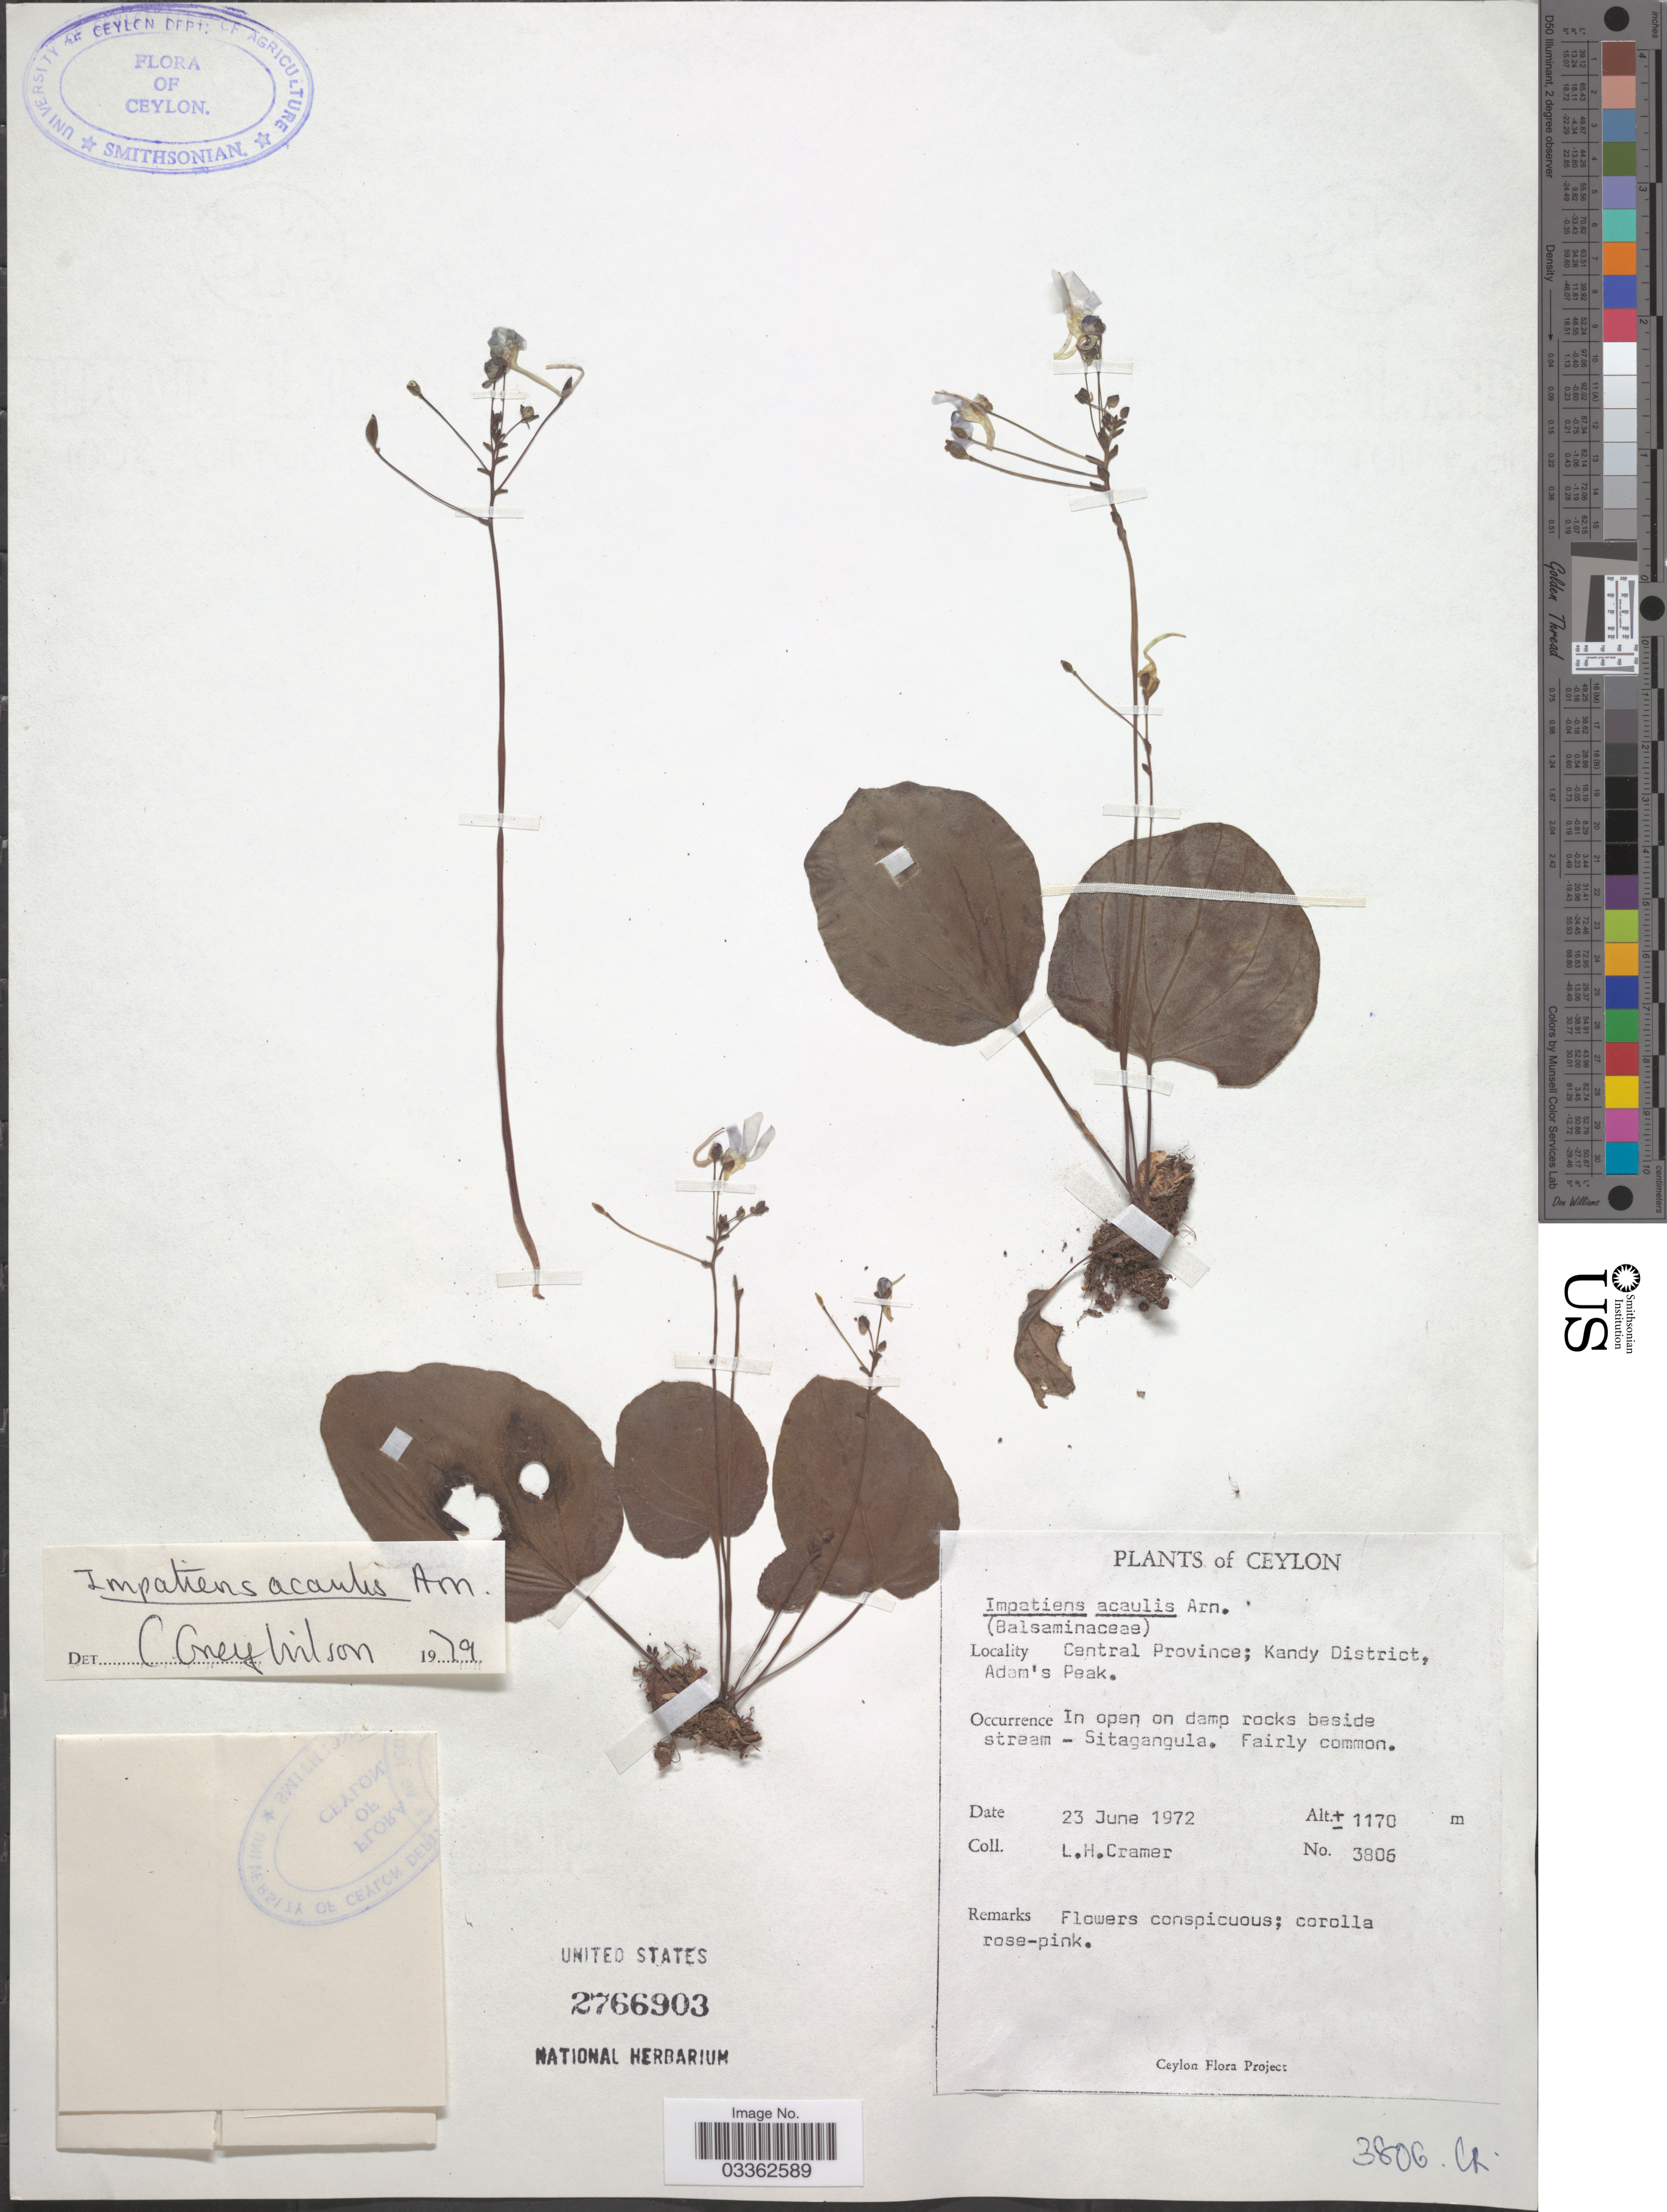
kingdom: Plantae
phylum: Tracheophyta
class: Magnoliopsida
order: Ericales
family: Balsaminaceae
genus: Impatiens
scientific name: Impatiens acaulis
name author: Arn.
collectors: L. H. Cramer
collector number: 3806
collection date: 1972-06-23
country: Sri Lanka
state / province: Central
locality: Ceylon. Kandy District, Adam's Peak.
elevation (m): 1170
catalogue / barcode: US 2766903